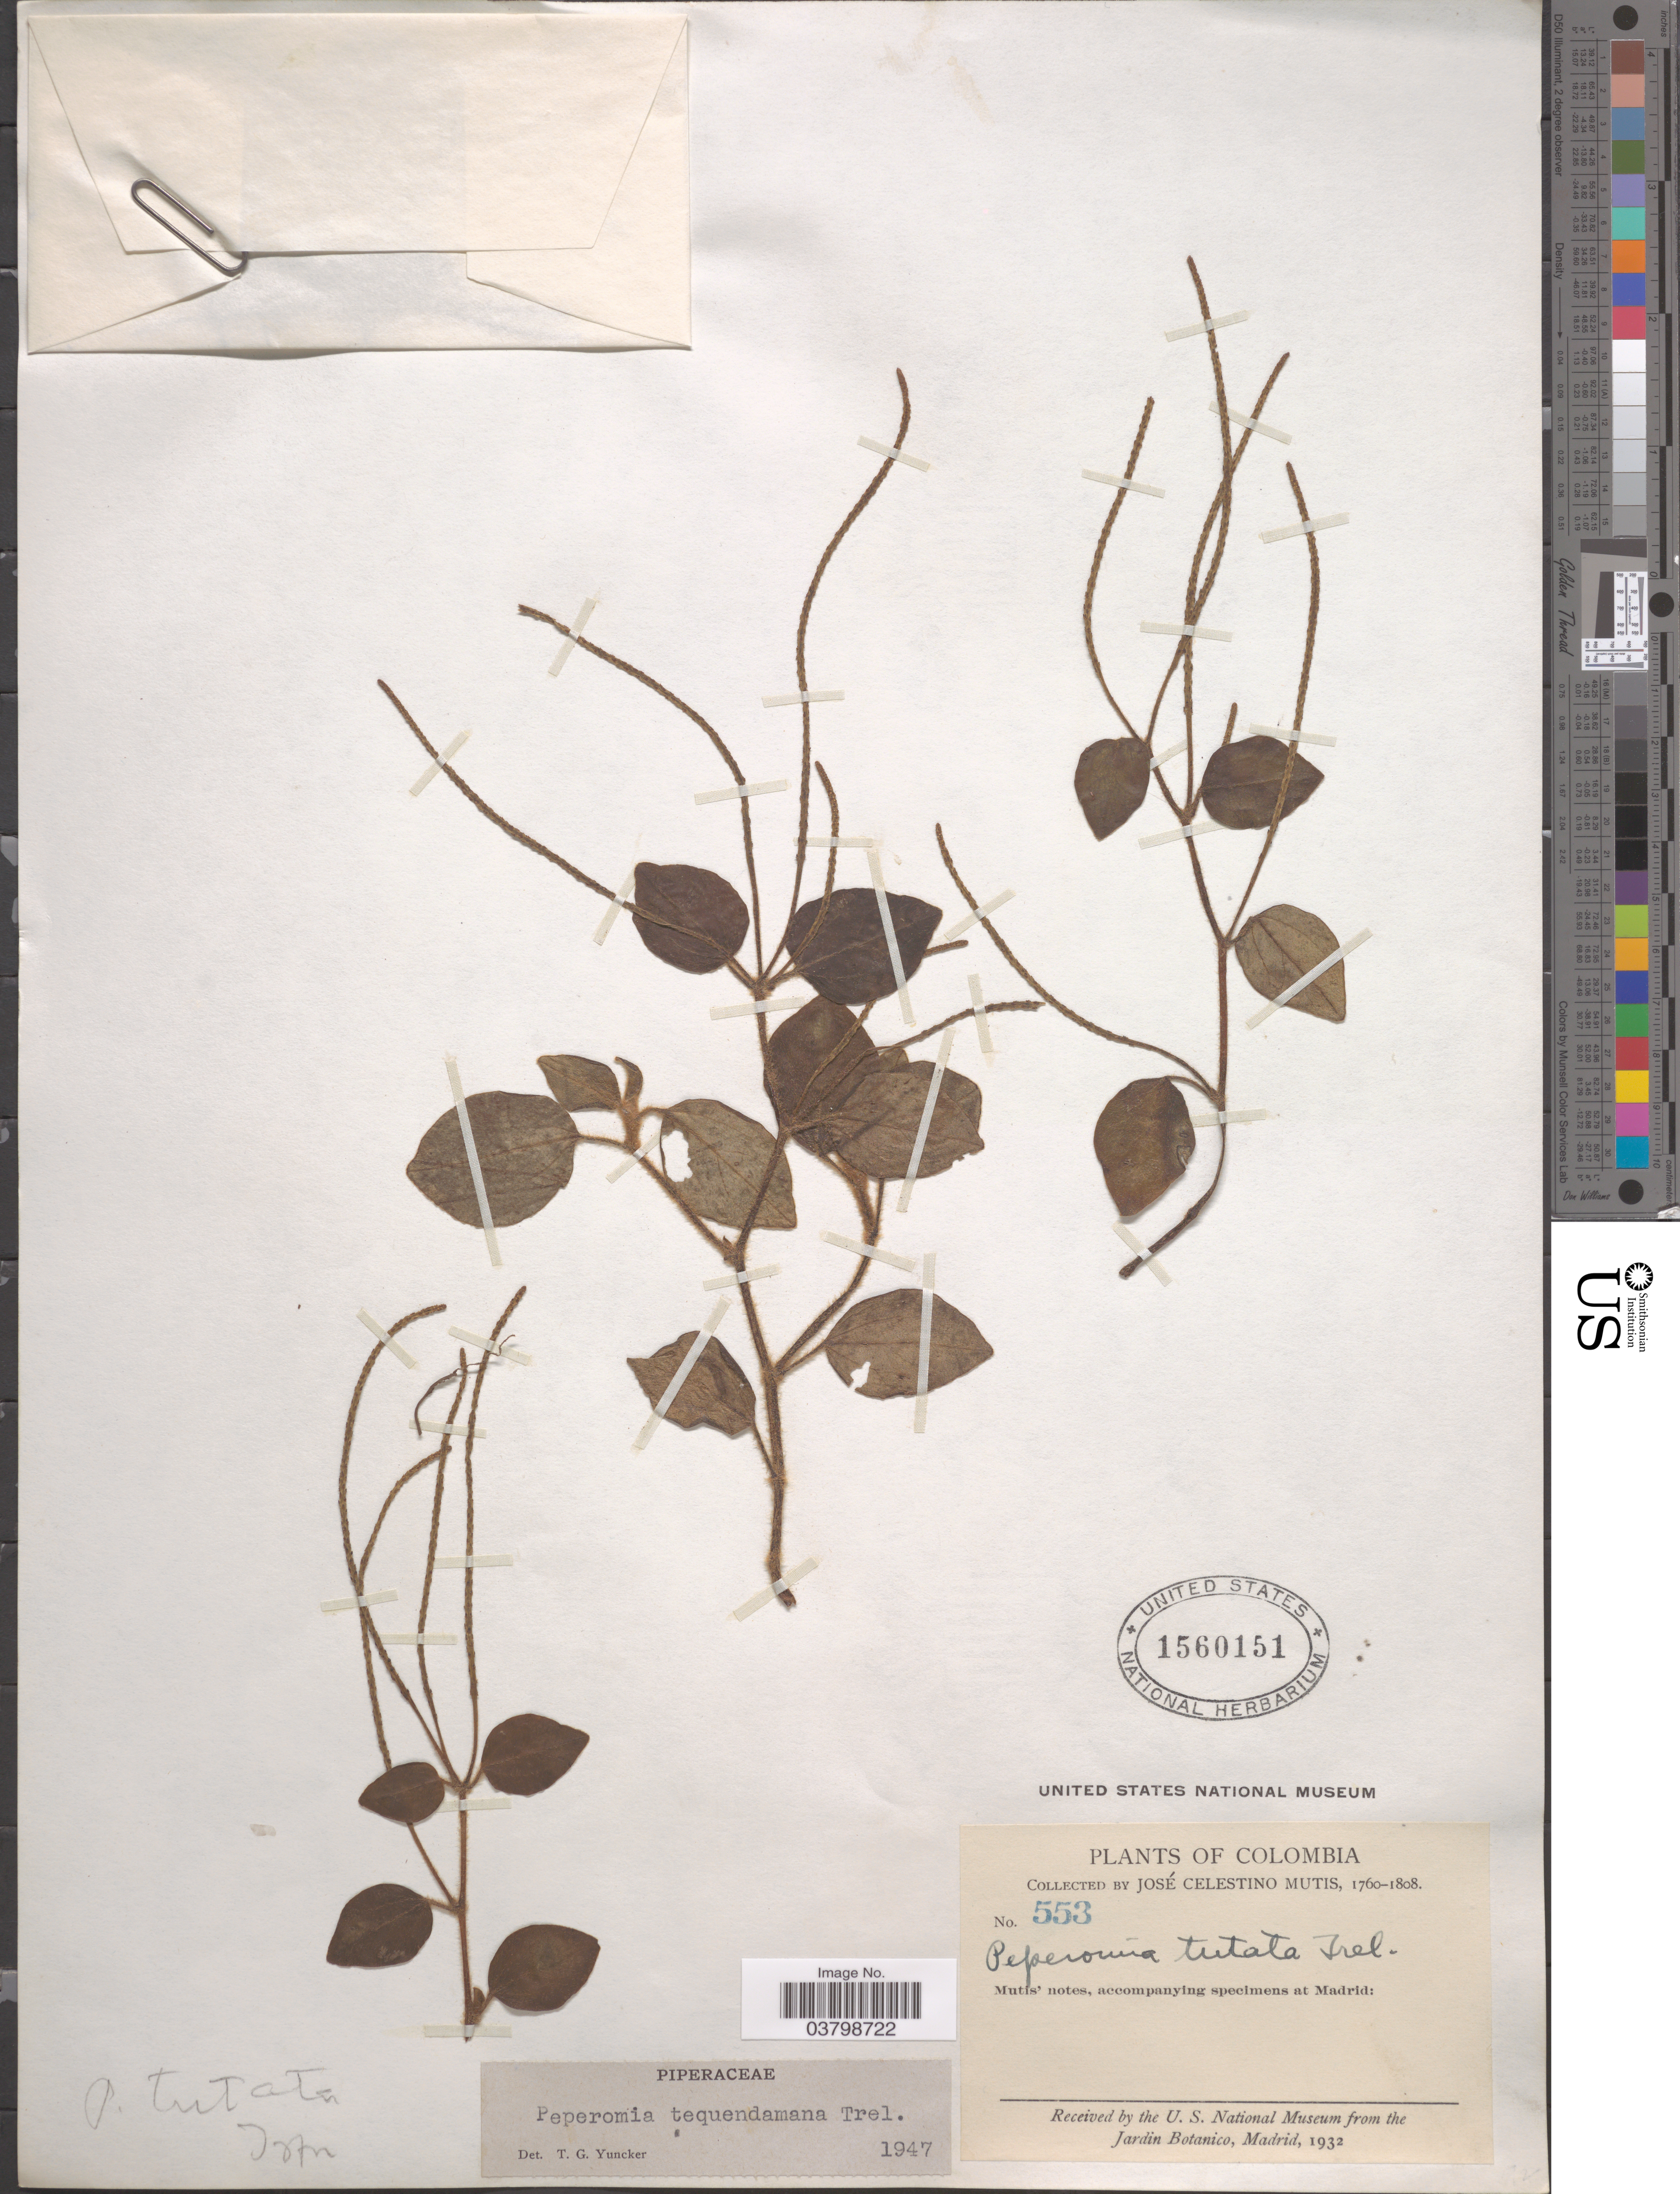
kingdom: Plantae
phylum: Tracheophyta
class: Magnoliopsida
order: Piperales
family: Piperaceae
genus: Peperomia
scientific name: Peperomia tequendamana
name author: Trel.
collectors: J. C. B. Mutis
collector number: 553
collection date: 1760/1808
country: Colombia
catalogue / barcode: US 1560151